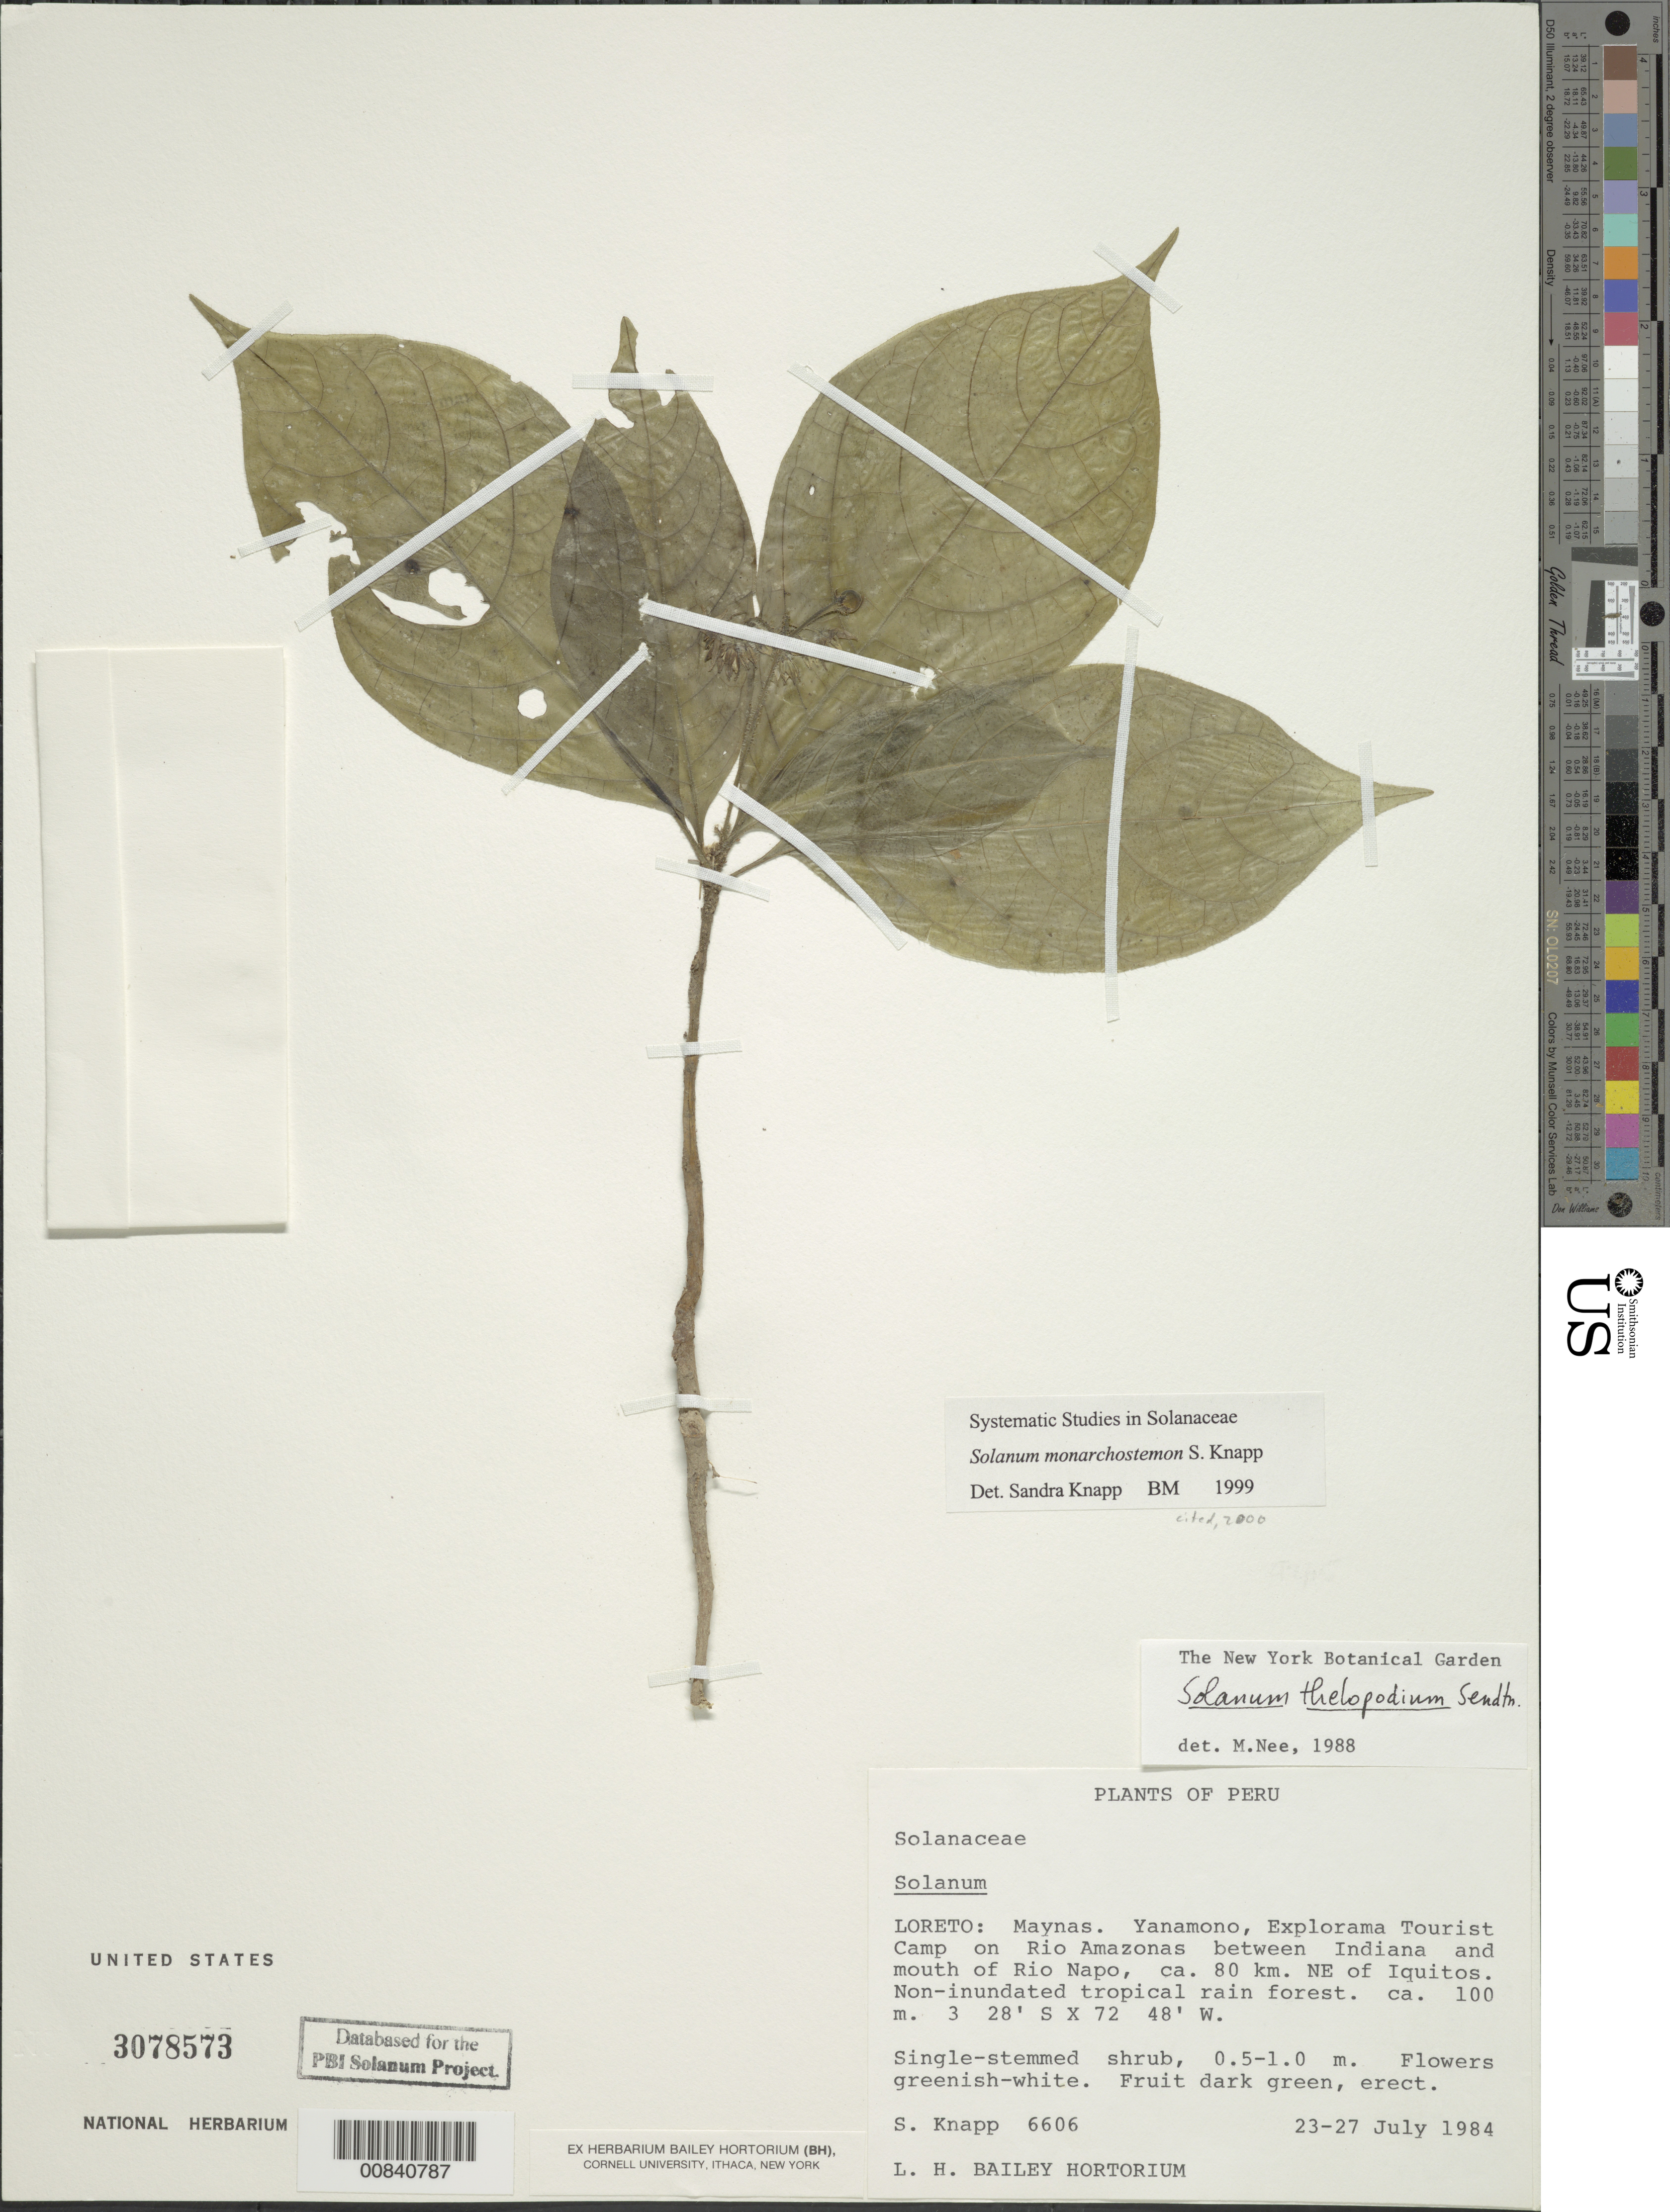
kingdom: Plantae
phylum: Tracheophyta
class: Magnoliopsida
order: Solanales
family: Solanaceae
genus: Solanum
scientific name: Solanum monarchostemon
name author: S. Knapp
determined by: Knapp, S. D.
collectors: S. Knapp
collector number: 6606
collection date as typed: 23 Jul 1984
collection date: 1984-07-23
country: Peru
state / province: Loreto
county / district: Maynas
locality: Yanamono, Explorama Tourist Camp on Rio Amazonas between Indiana and mouth of Rio Napo, ca. 80 km. NE of Iquitos.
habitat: Non-inundated tropical rain forest.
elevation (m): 100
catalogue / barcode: US 3078573